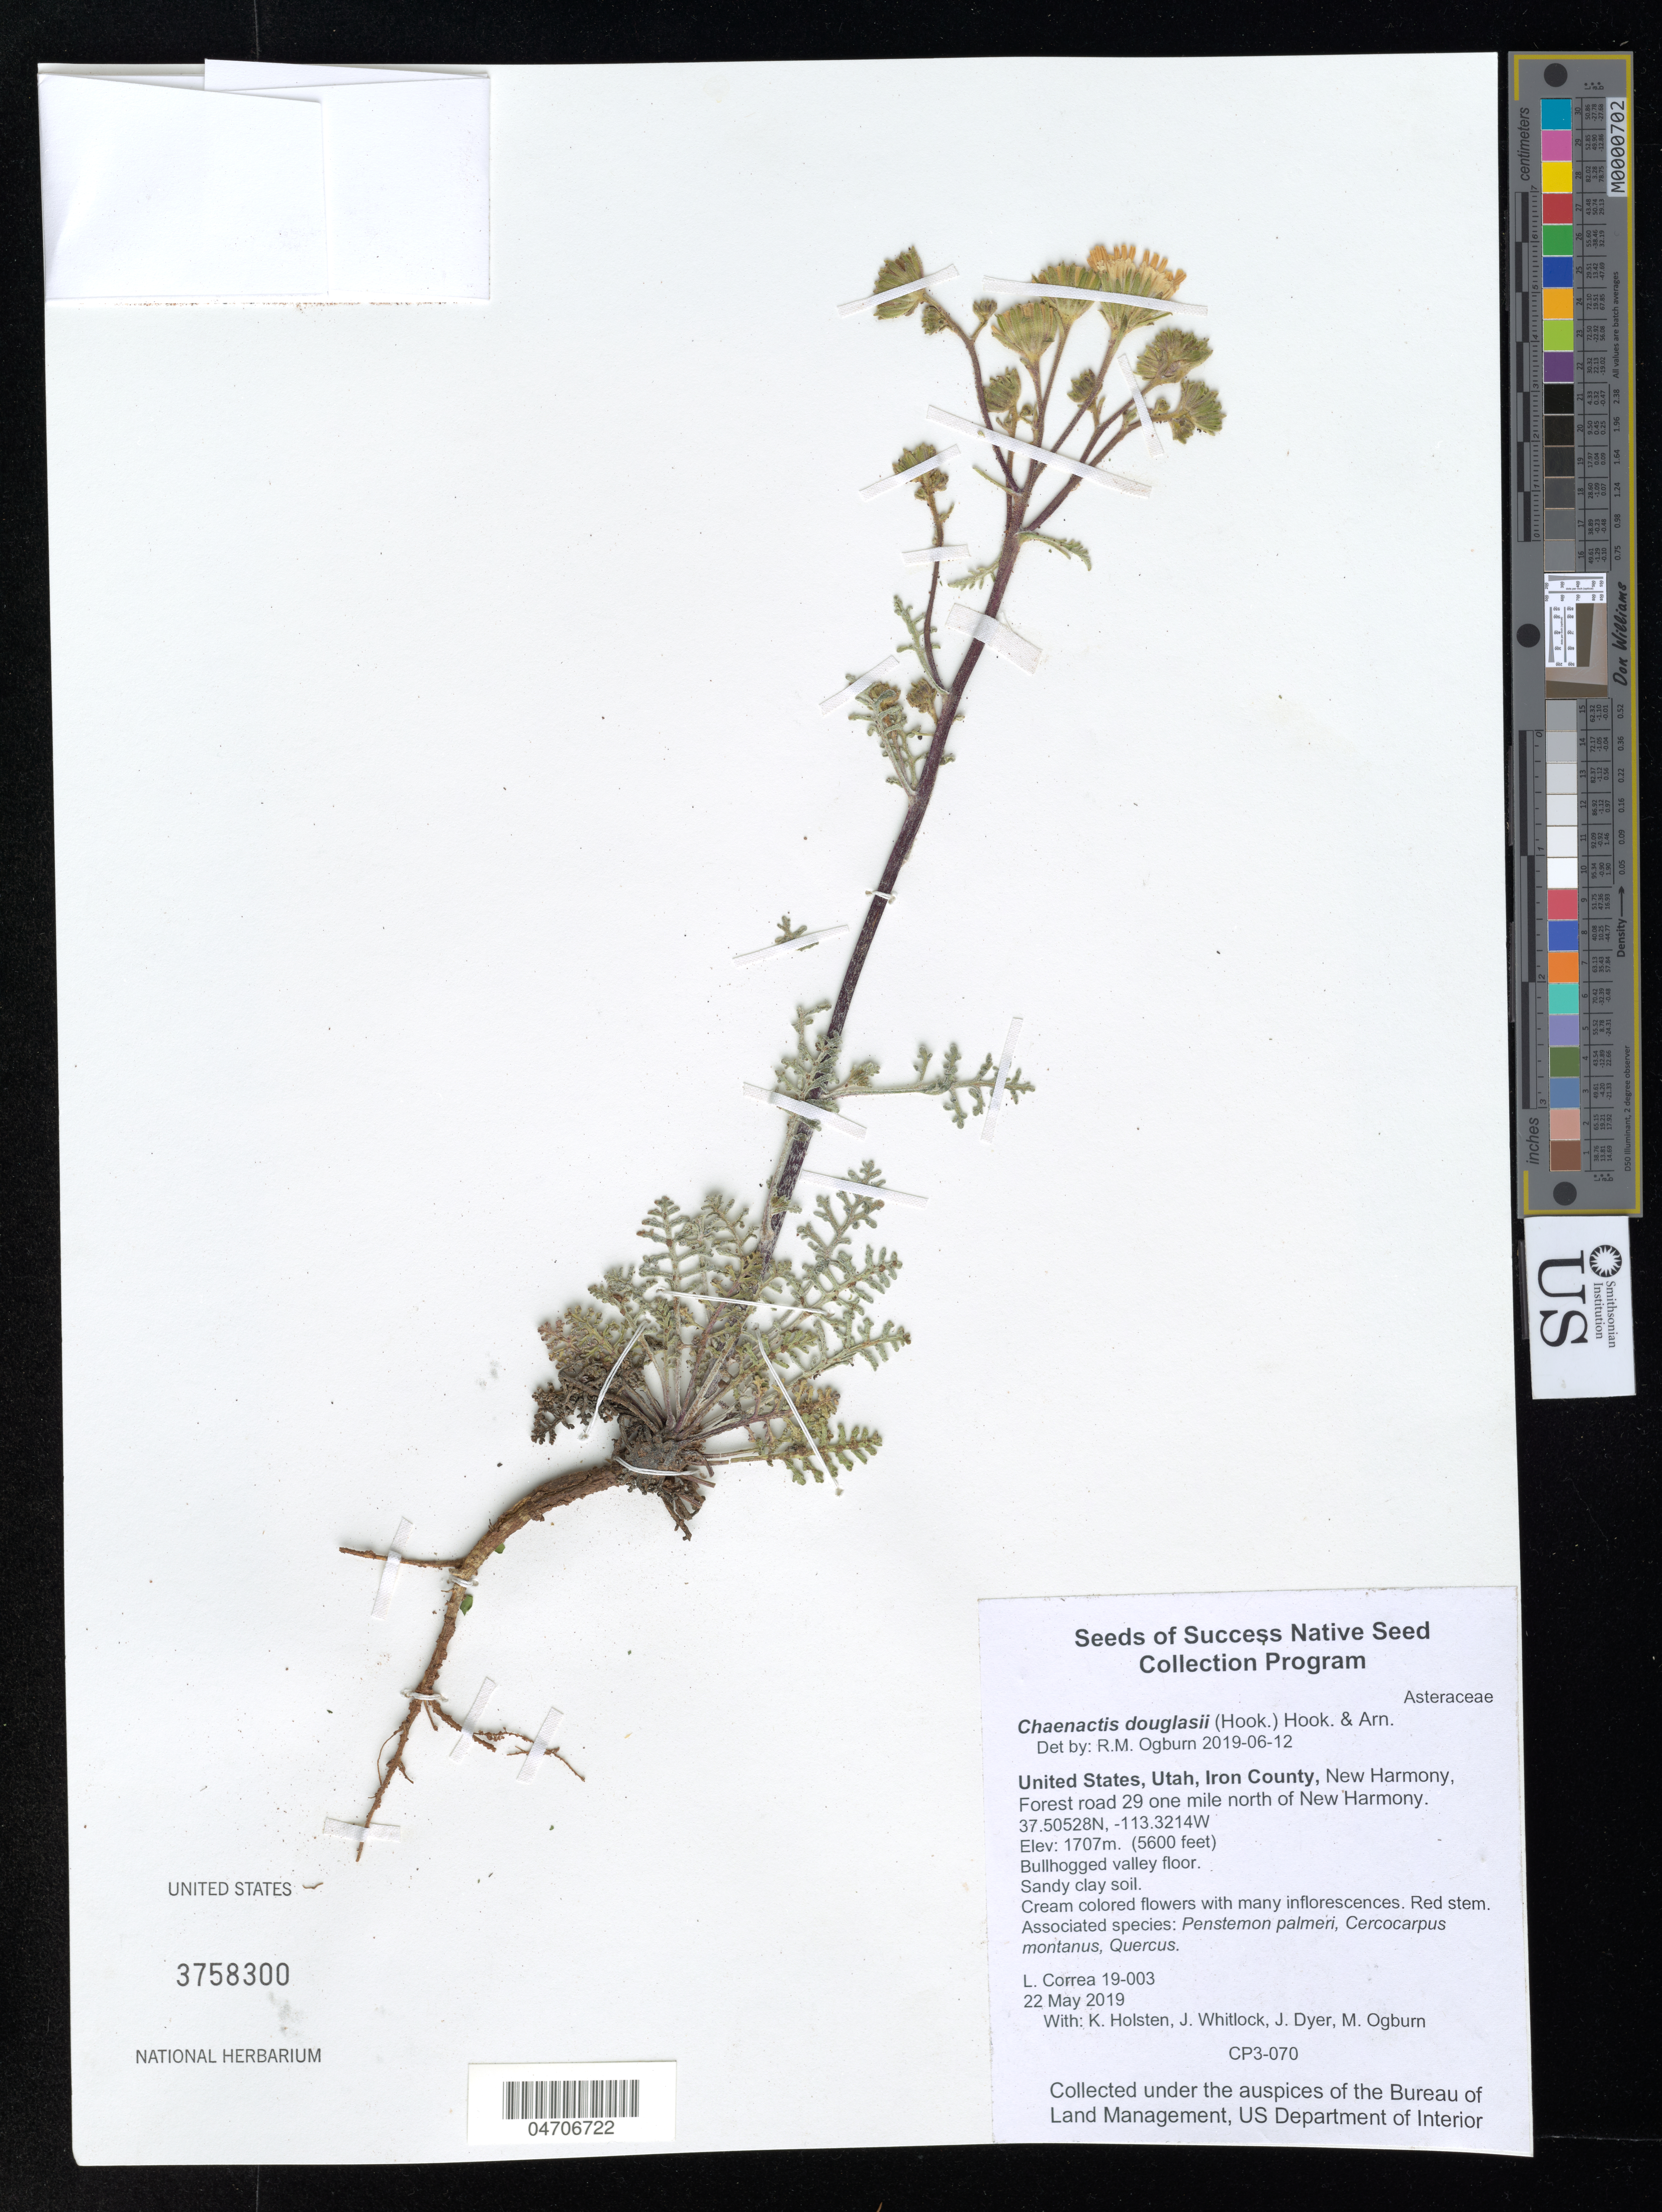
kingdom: Plantae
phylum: Tracheophyta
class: Magnoliopsida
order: Asterales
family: Asteraceae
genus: Chaenactis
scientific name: Chaenactis douglasii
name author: Hook. & Arn.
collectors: L. Correa, B. Ponman, A. Quintanar Castillo & A. Bonnette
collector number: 19-003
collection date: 2019-05-22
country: United States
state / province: Utah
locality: Iron County, New Harmony, Forest road 29 one mile north of New Harmony.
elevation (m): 1707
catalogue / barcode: US 3758300